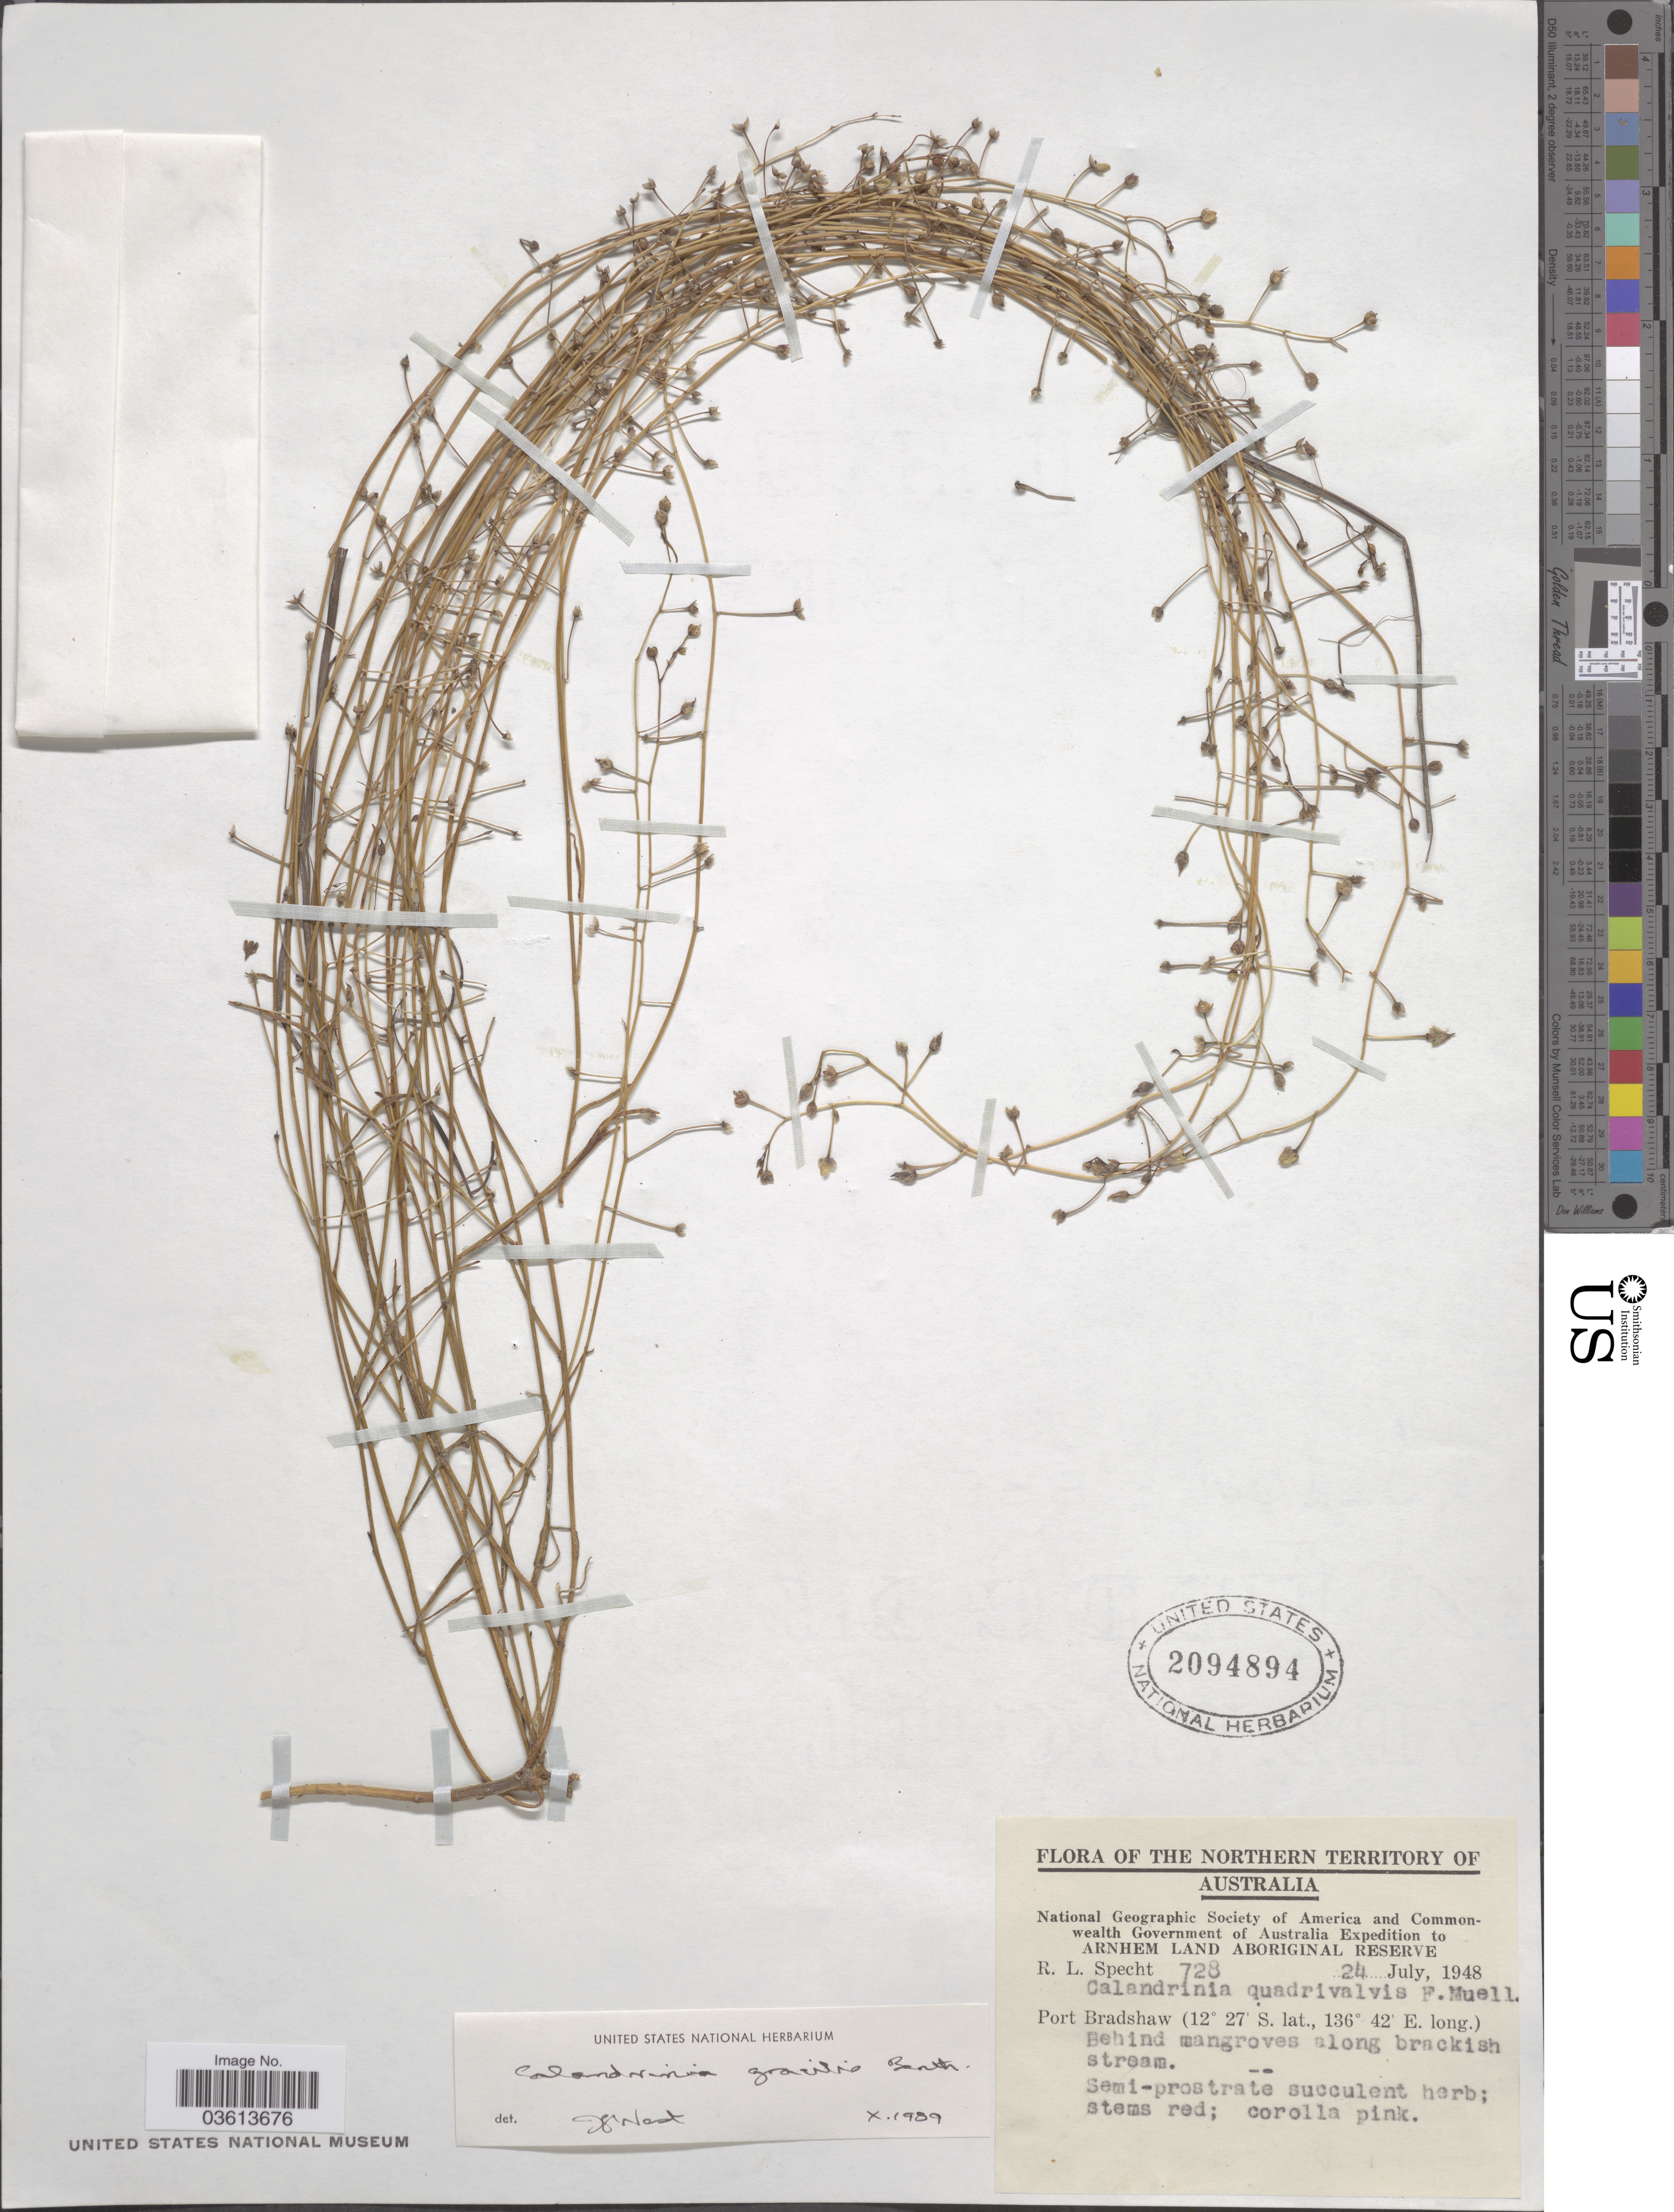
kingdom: Plantae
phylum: Tracheophyta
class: Magnoliopsida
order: Caryophyllales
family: Montiaceae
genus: Parakeelya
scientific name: Parakeelya gracilis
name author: (Benth.) Hershk.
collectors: R. L. Specht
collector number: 728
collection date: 1948-07-24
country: Australia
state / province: Northern Territory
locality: Arnhem Land Aboriginal Reserve. Port Bradshaw.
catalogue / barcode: US 2094894